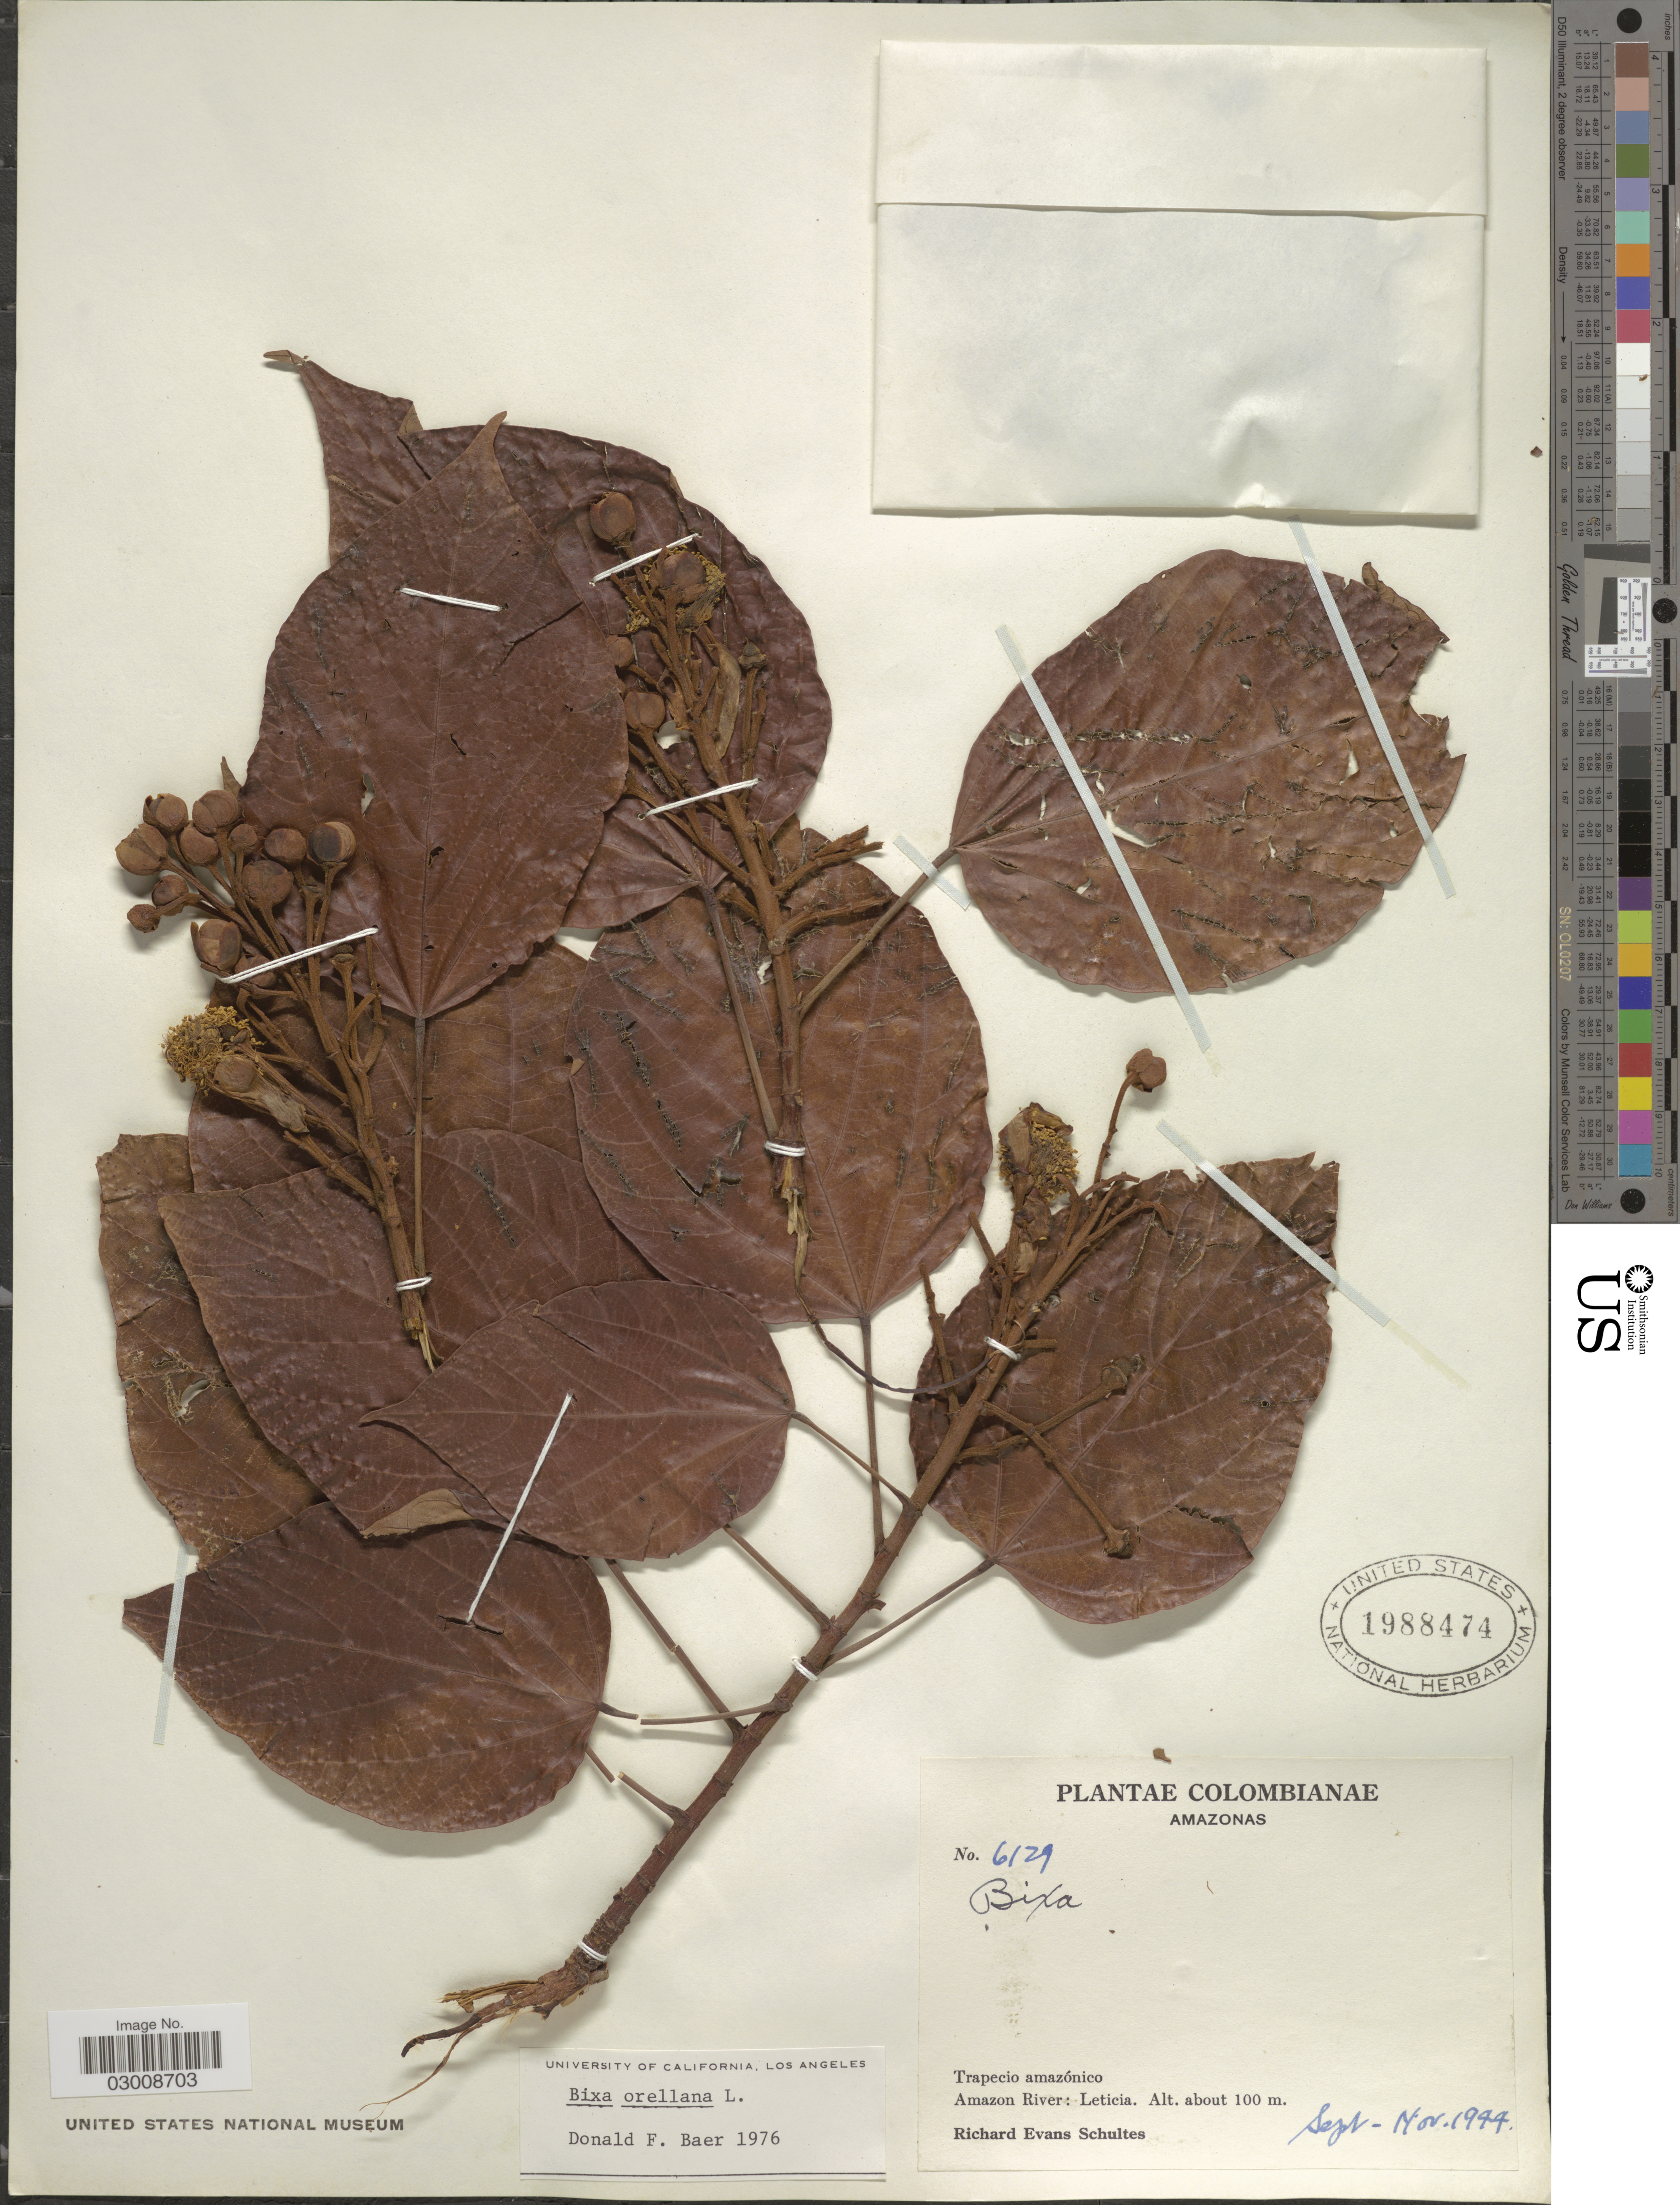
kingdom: Plantae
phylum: Tracheophyta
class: Magnoliopsida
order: Malvales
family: Bixaceae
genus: Bixa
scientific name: Bixa orellana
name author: L.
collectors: R. E. Schultes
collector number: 6129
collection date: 1944-09/1944-11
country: Colombia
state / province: Amazônas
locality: Trapecio amazónico, Amazon River: Leticia.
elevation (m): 100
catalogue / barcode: US 1988474